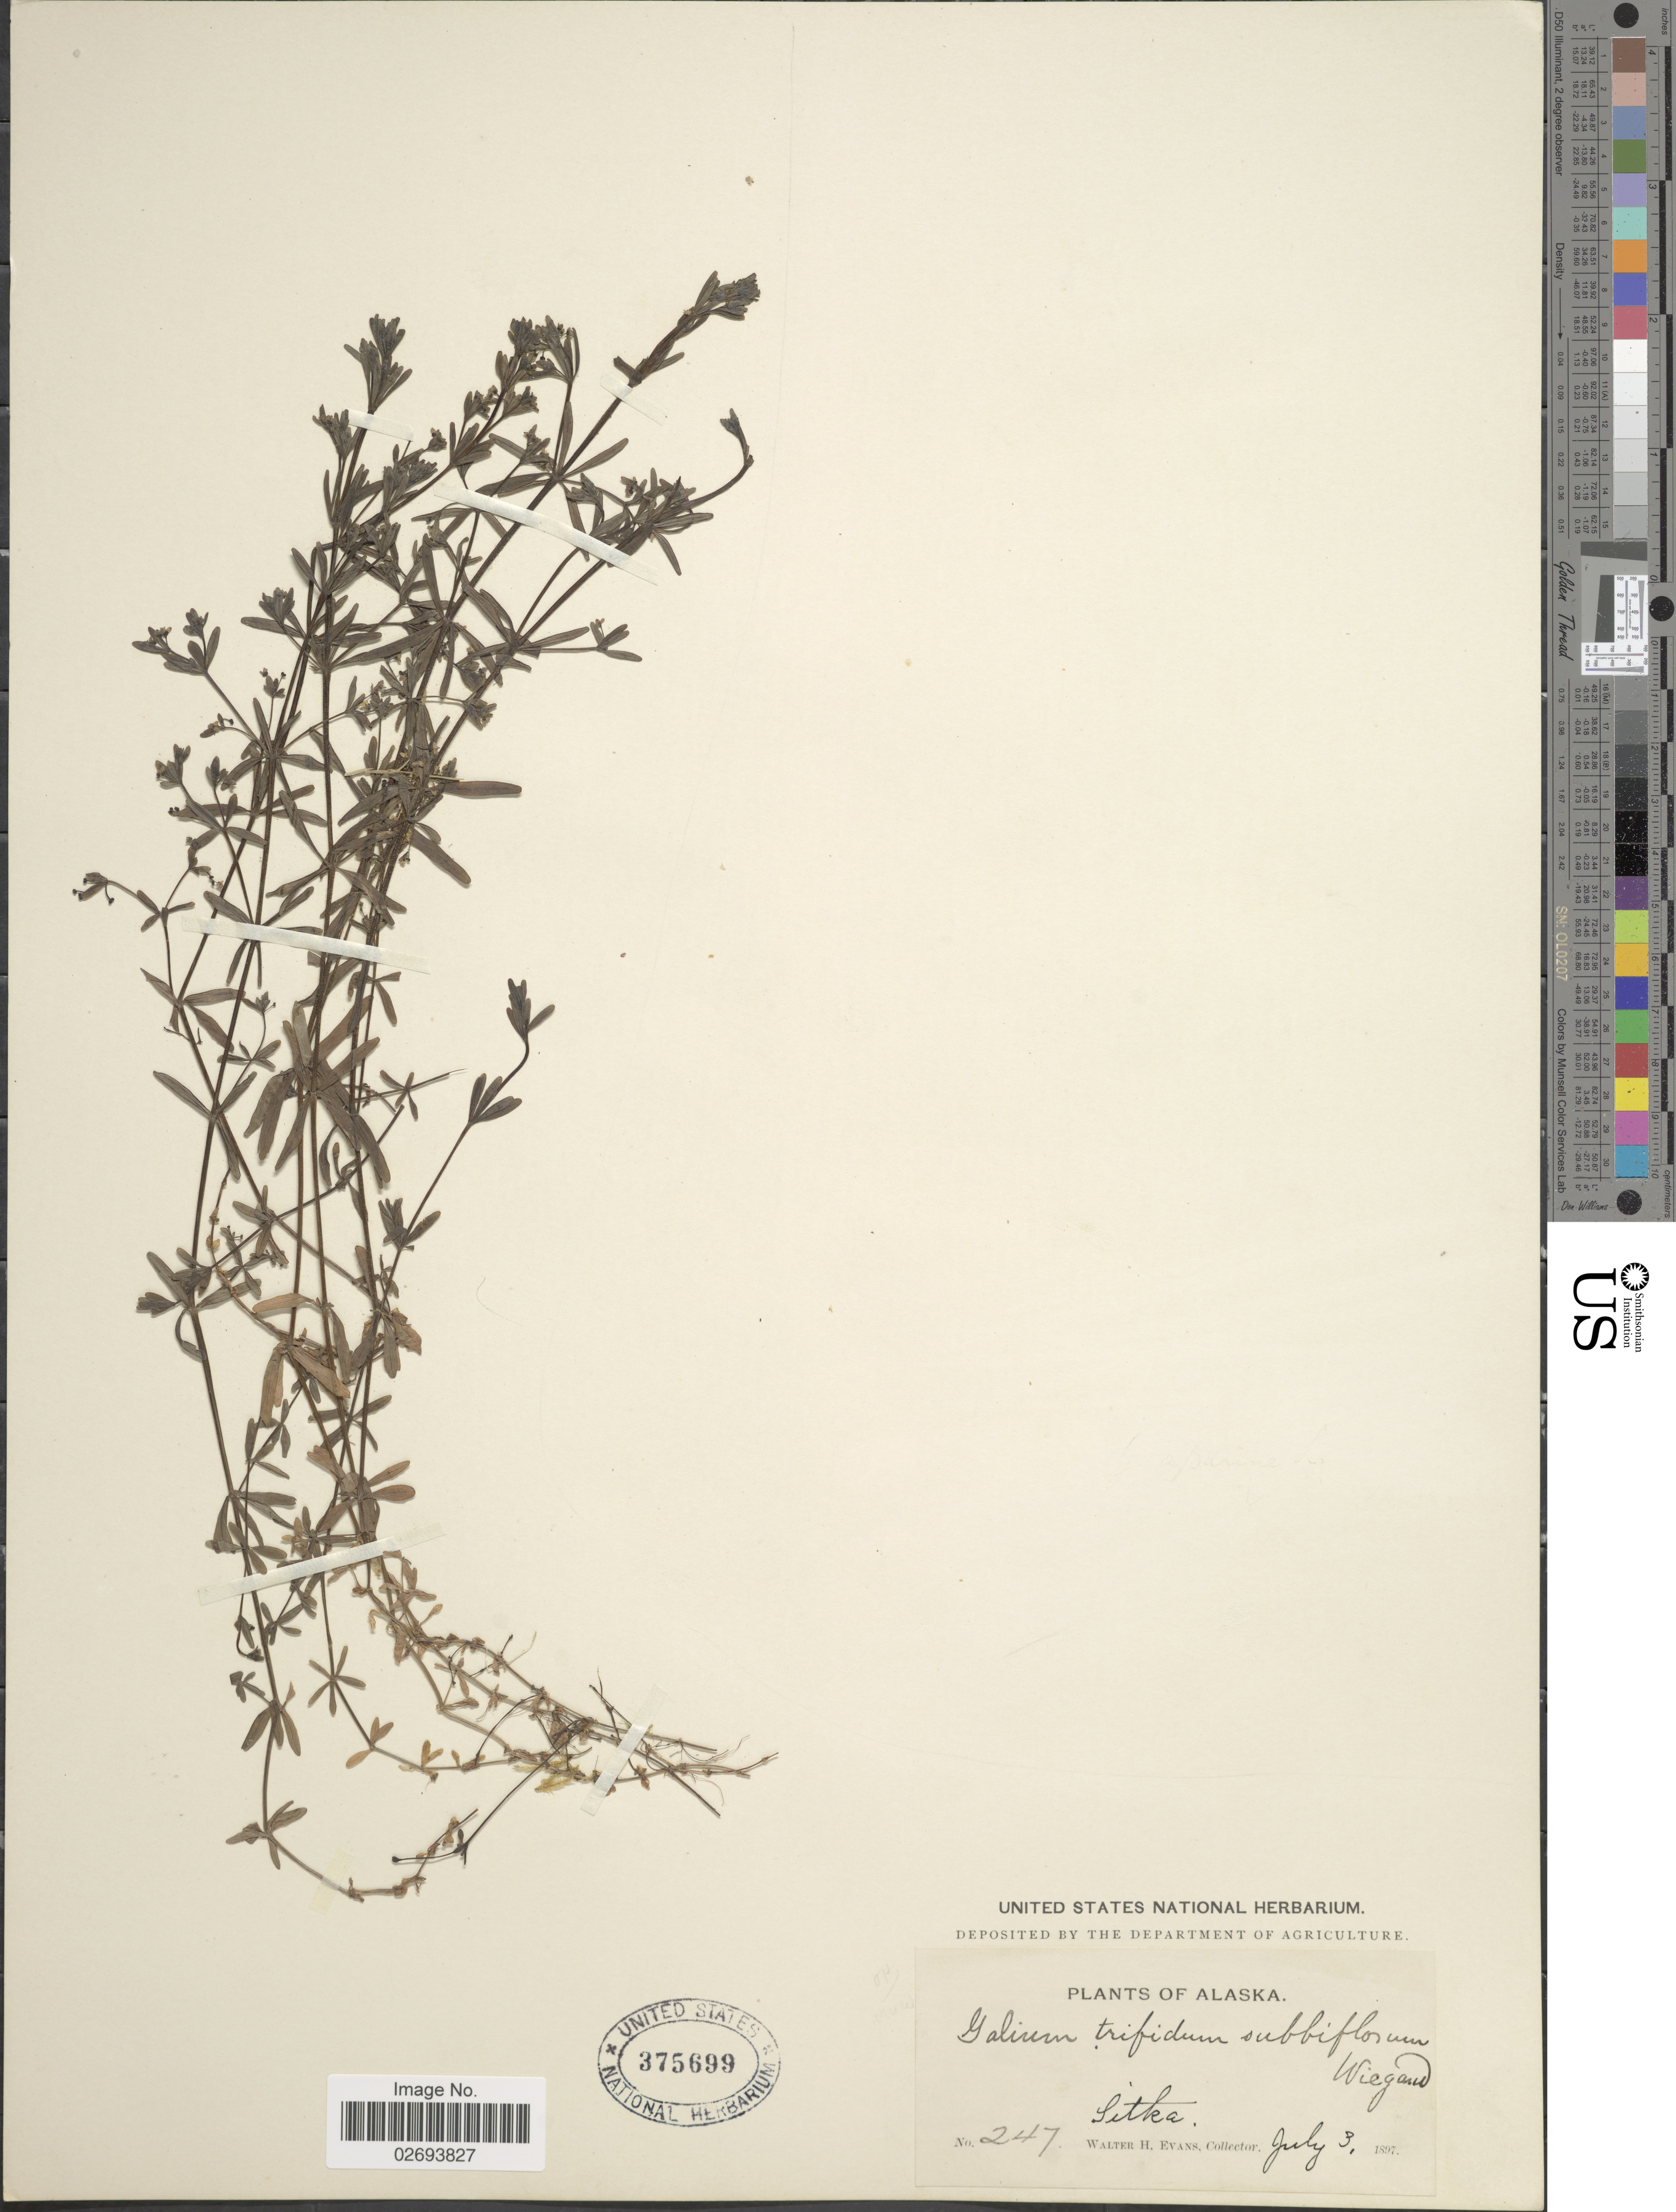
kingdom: Plantae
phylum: Tracheophyta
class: Magnoliopsida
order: Gentianales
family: Rubiaceae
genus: Galium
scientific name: Galium trifidum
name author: L.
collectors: W. E. Evans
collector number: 247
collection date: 1897-07-03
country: United States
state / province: Alaska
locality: Sitka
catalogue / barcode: US 375699